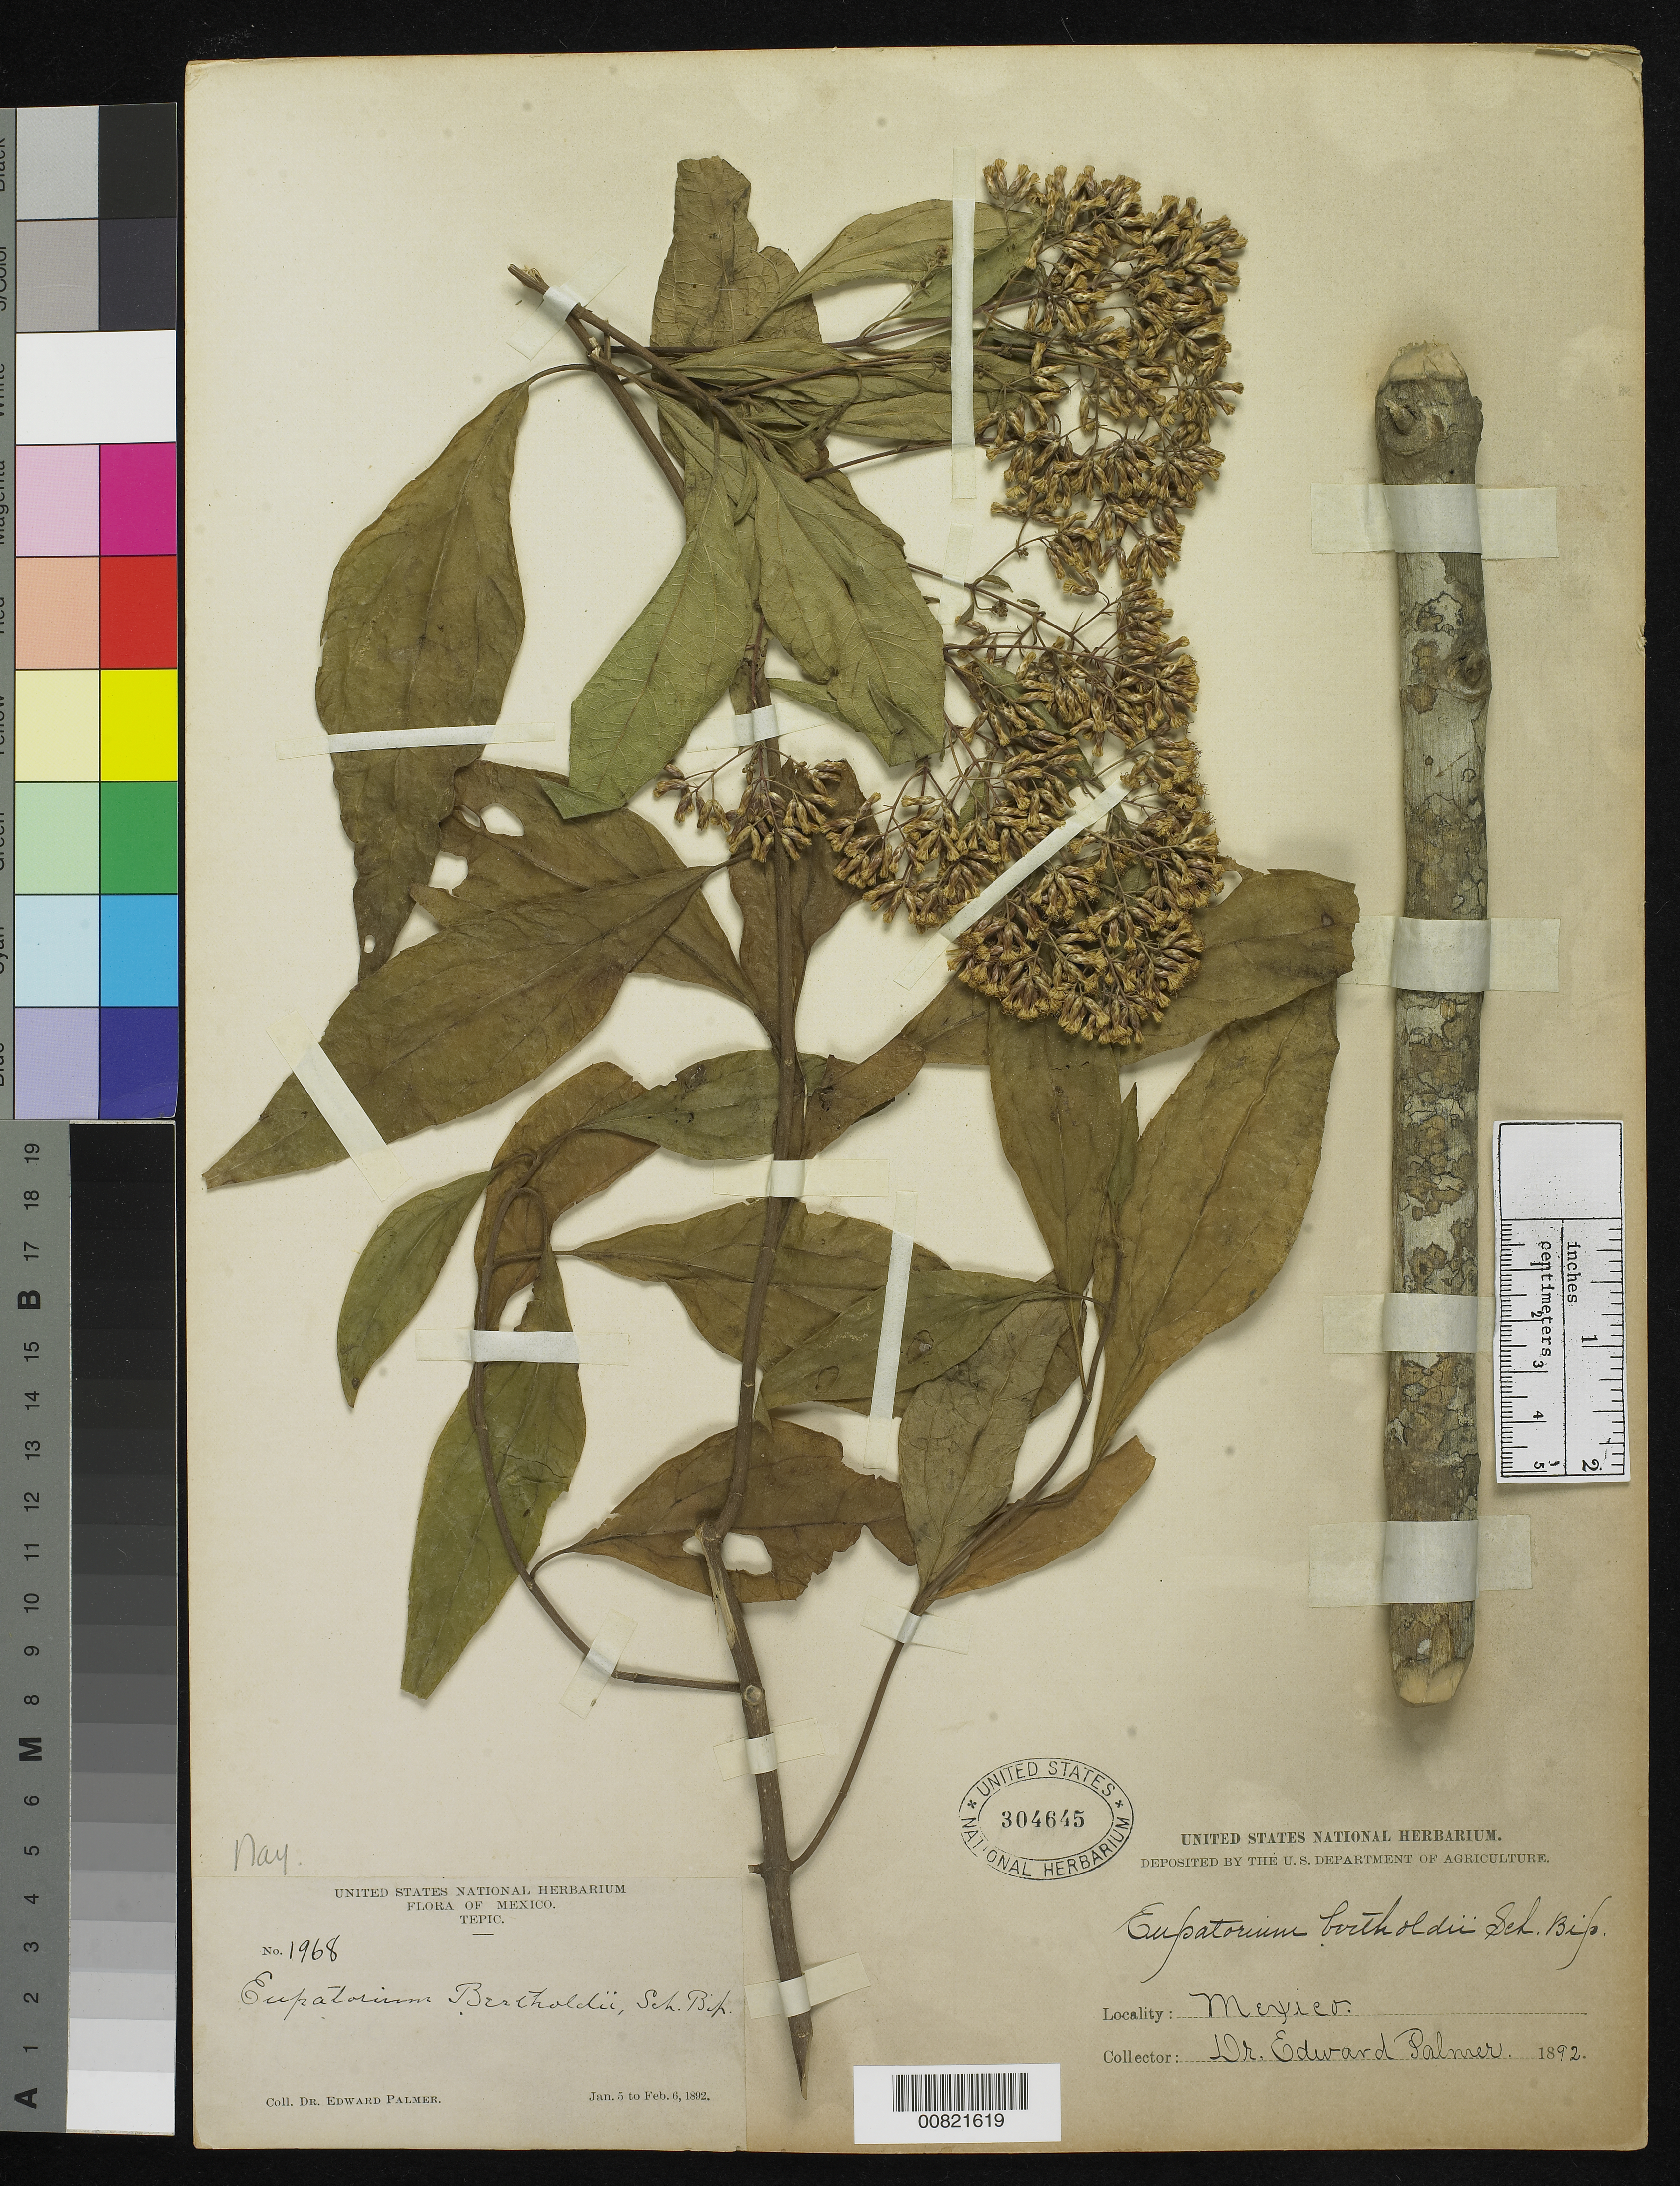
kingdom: Plantae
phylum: Tracheophyta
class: Magnoliopsida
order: Asterales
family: Asteraceae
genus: Chromolaena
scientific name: Chromolaena ovaliflora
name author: (Hook.) R.M. King & H. Rob.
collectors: E. Palmer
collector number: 1968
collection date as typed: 05 Jan 1892 to 06 Feb 1892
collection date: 1892-01-05/1892-02-06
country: Mexico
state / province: Nayarit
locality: Tepic, Nayarit.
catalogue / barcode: US 304645